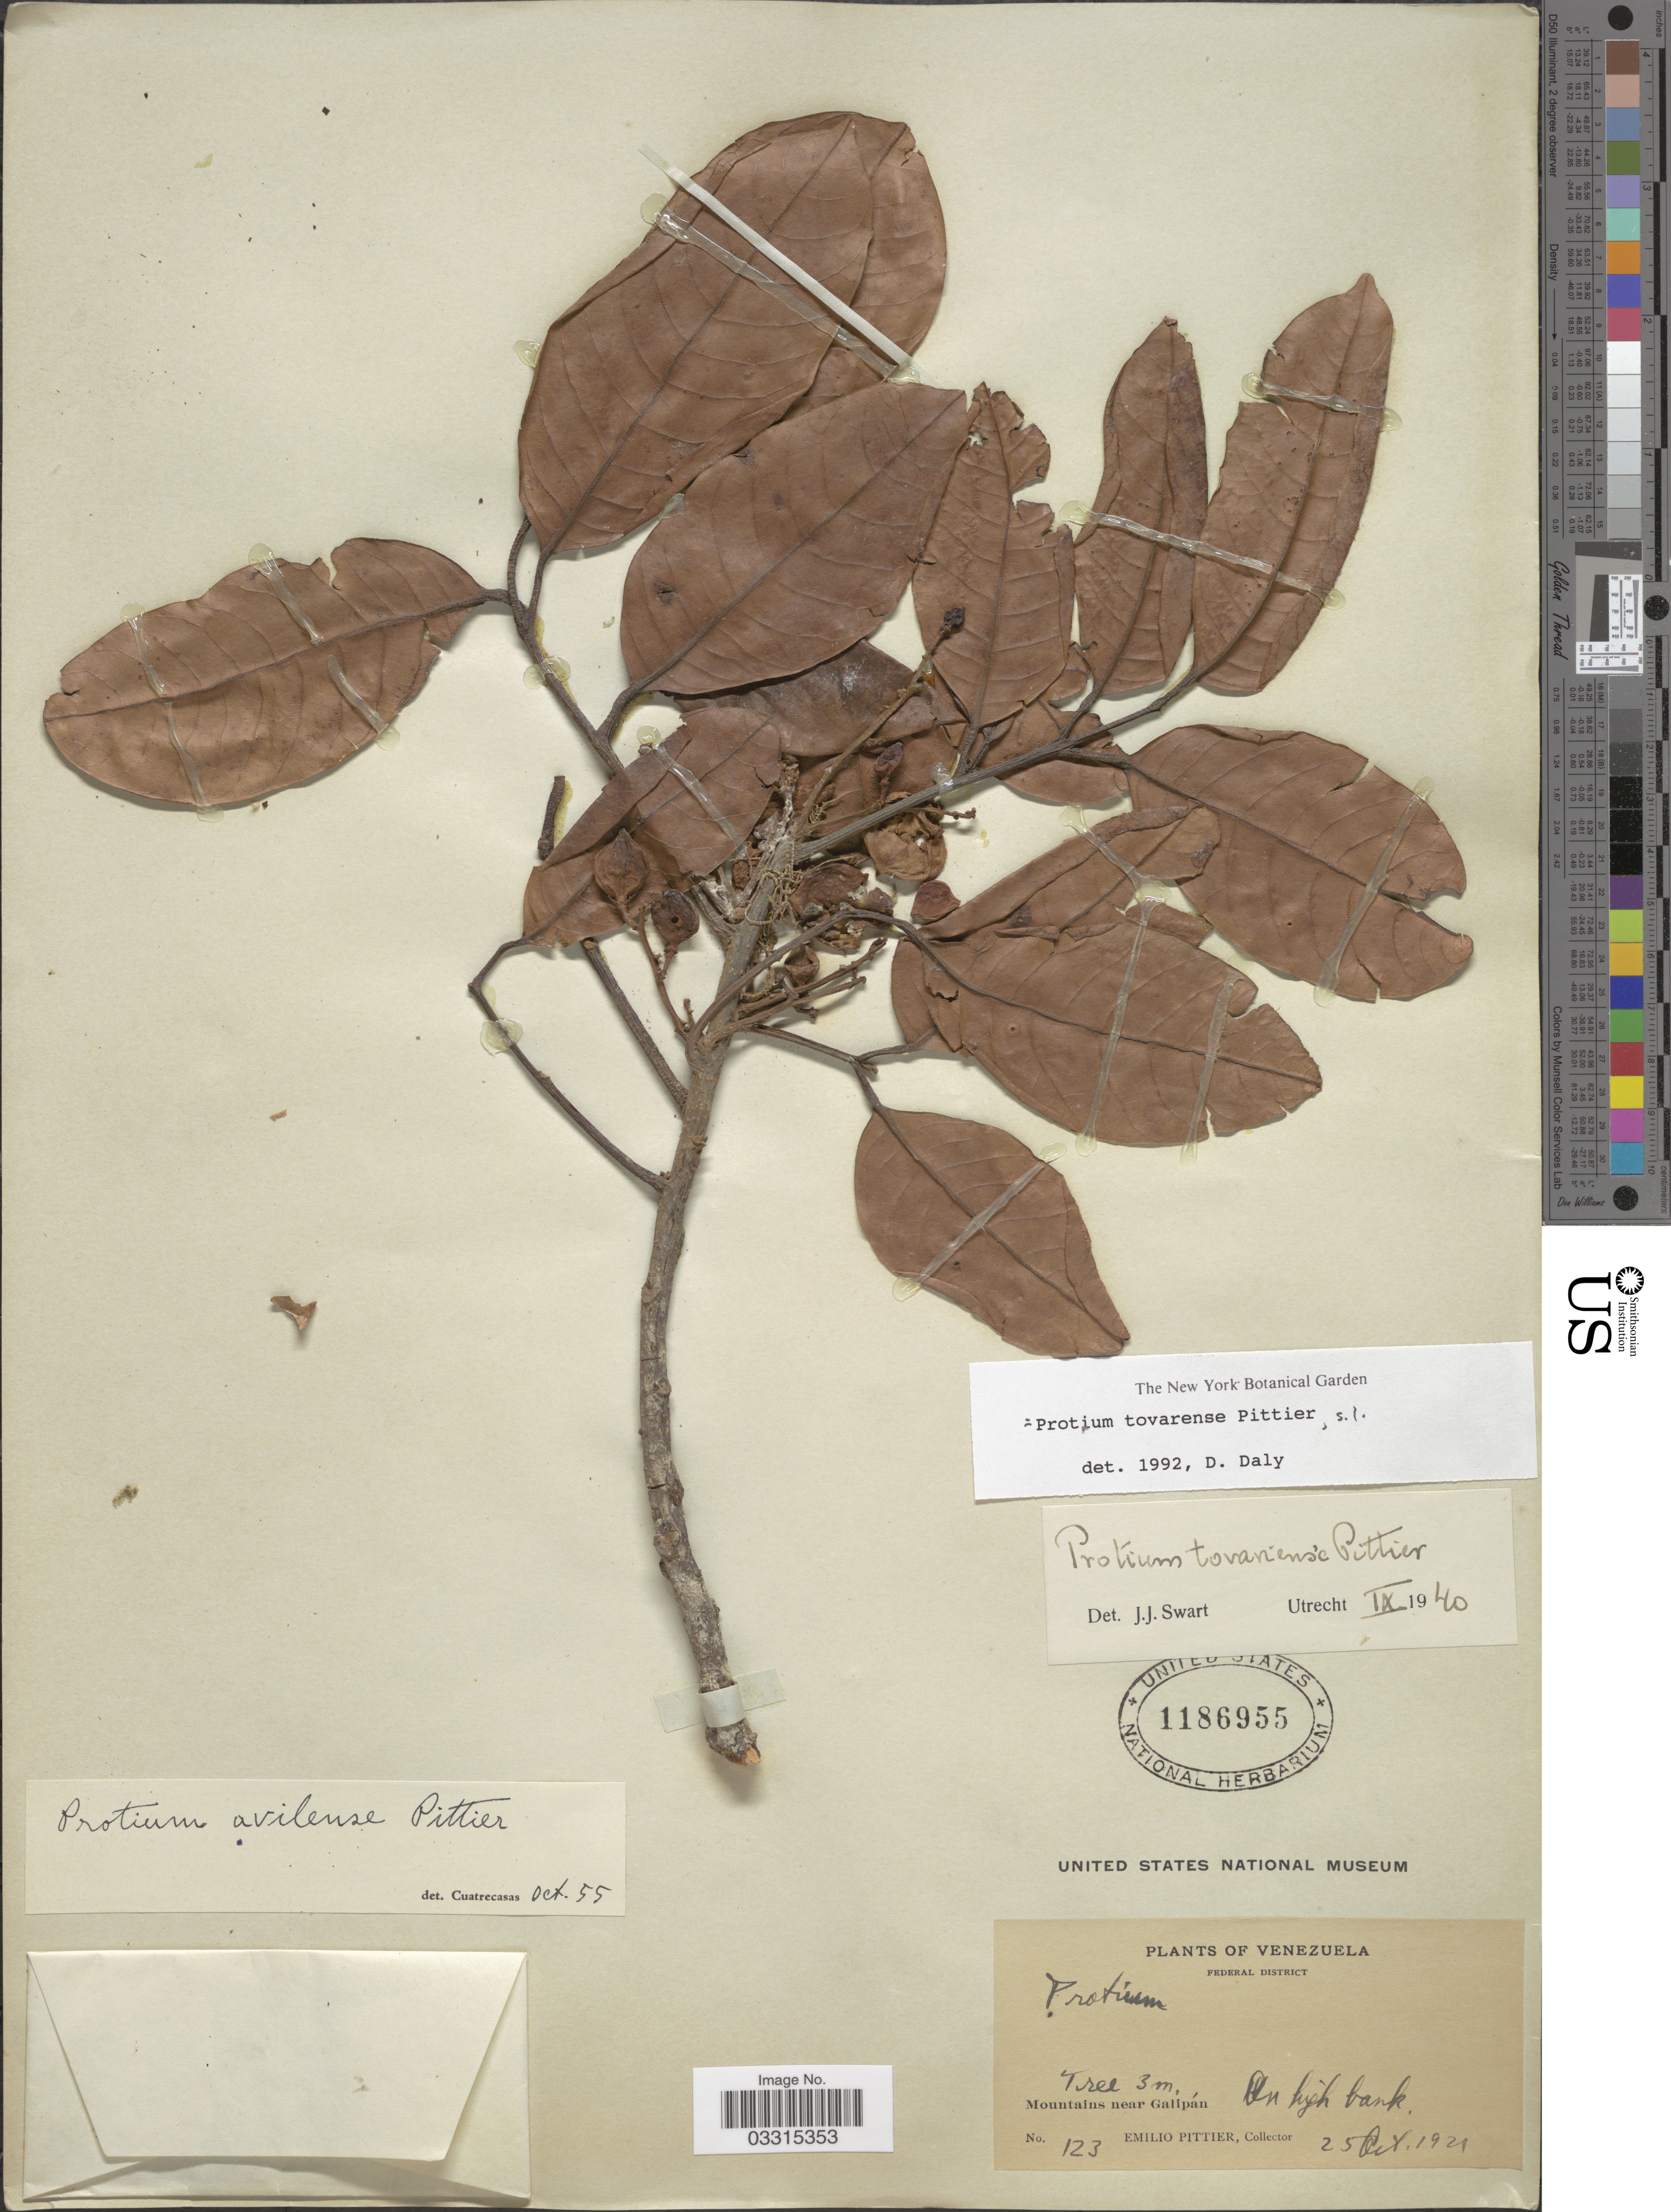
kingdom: Plantae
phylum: Tracheophyta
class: Magnoliopsida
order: Sapindales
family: Burseraceae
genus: Protium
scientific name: Protium tovarense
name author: Pittier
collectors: E. Pittier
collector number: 123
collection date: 1921-10-25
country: Venezuela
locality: Mountains near Galipán.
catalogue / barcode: US 1186955